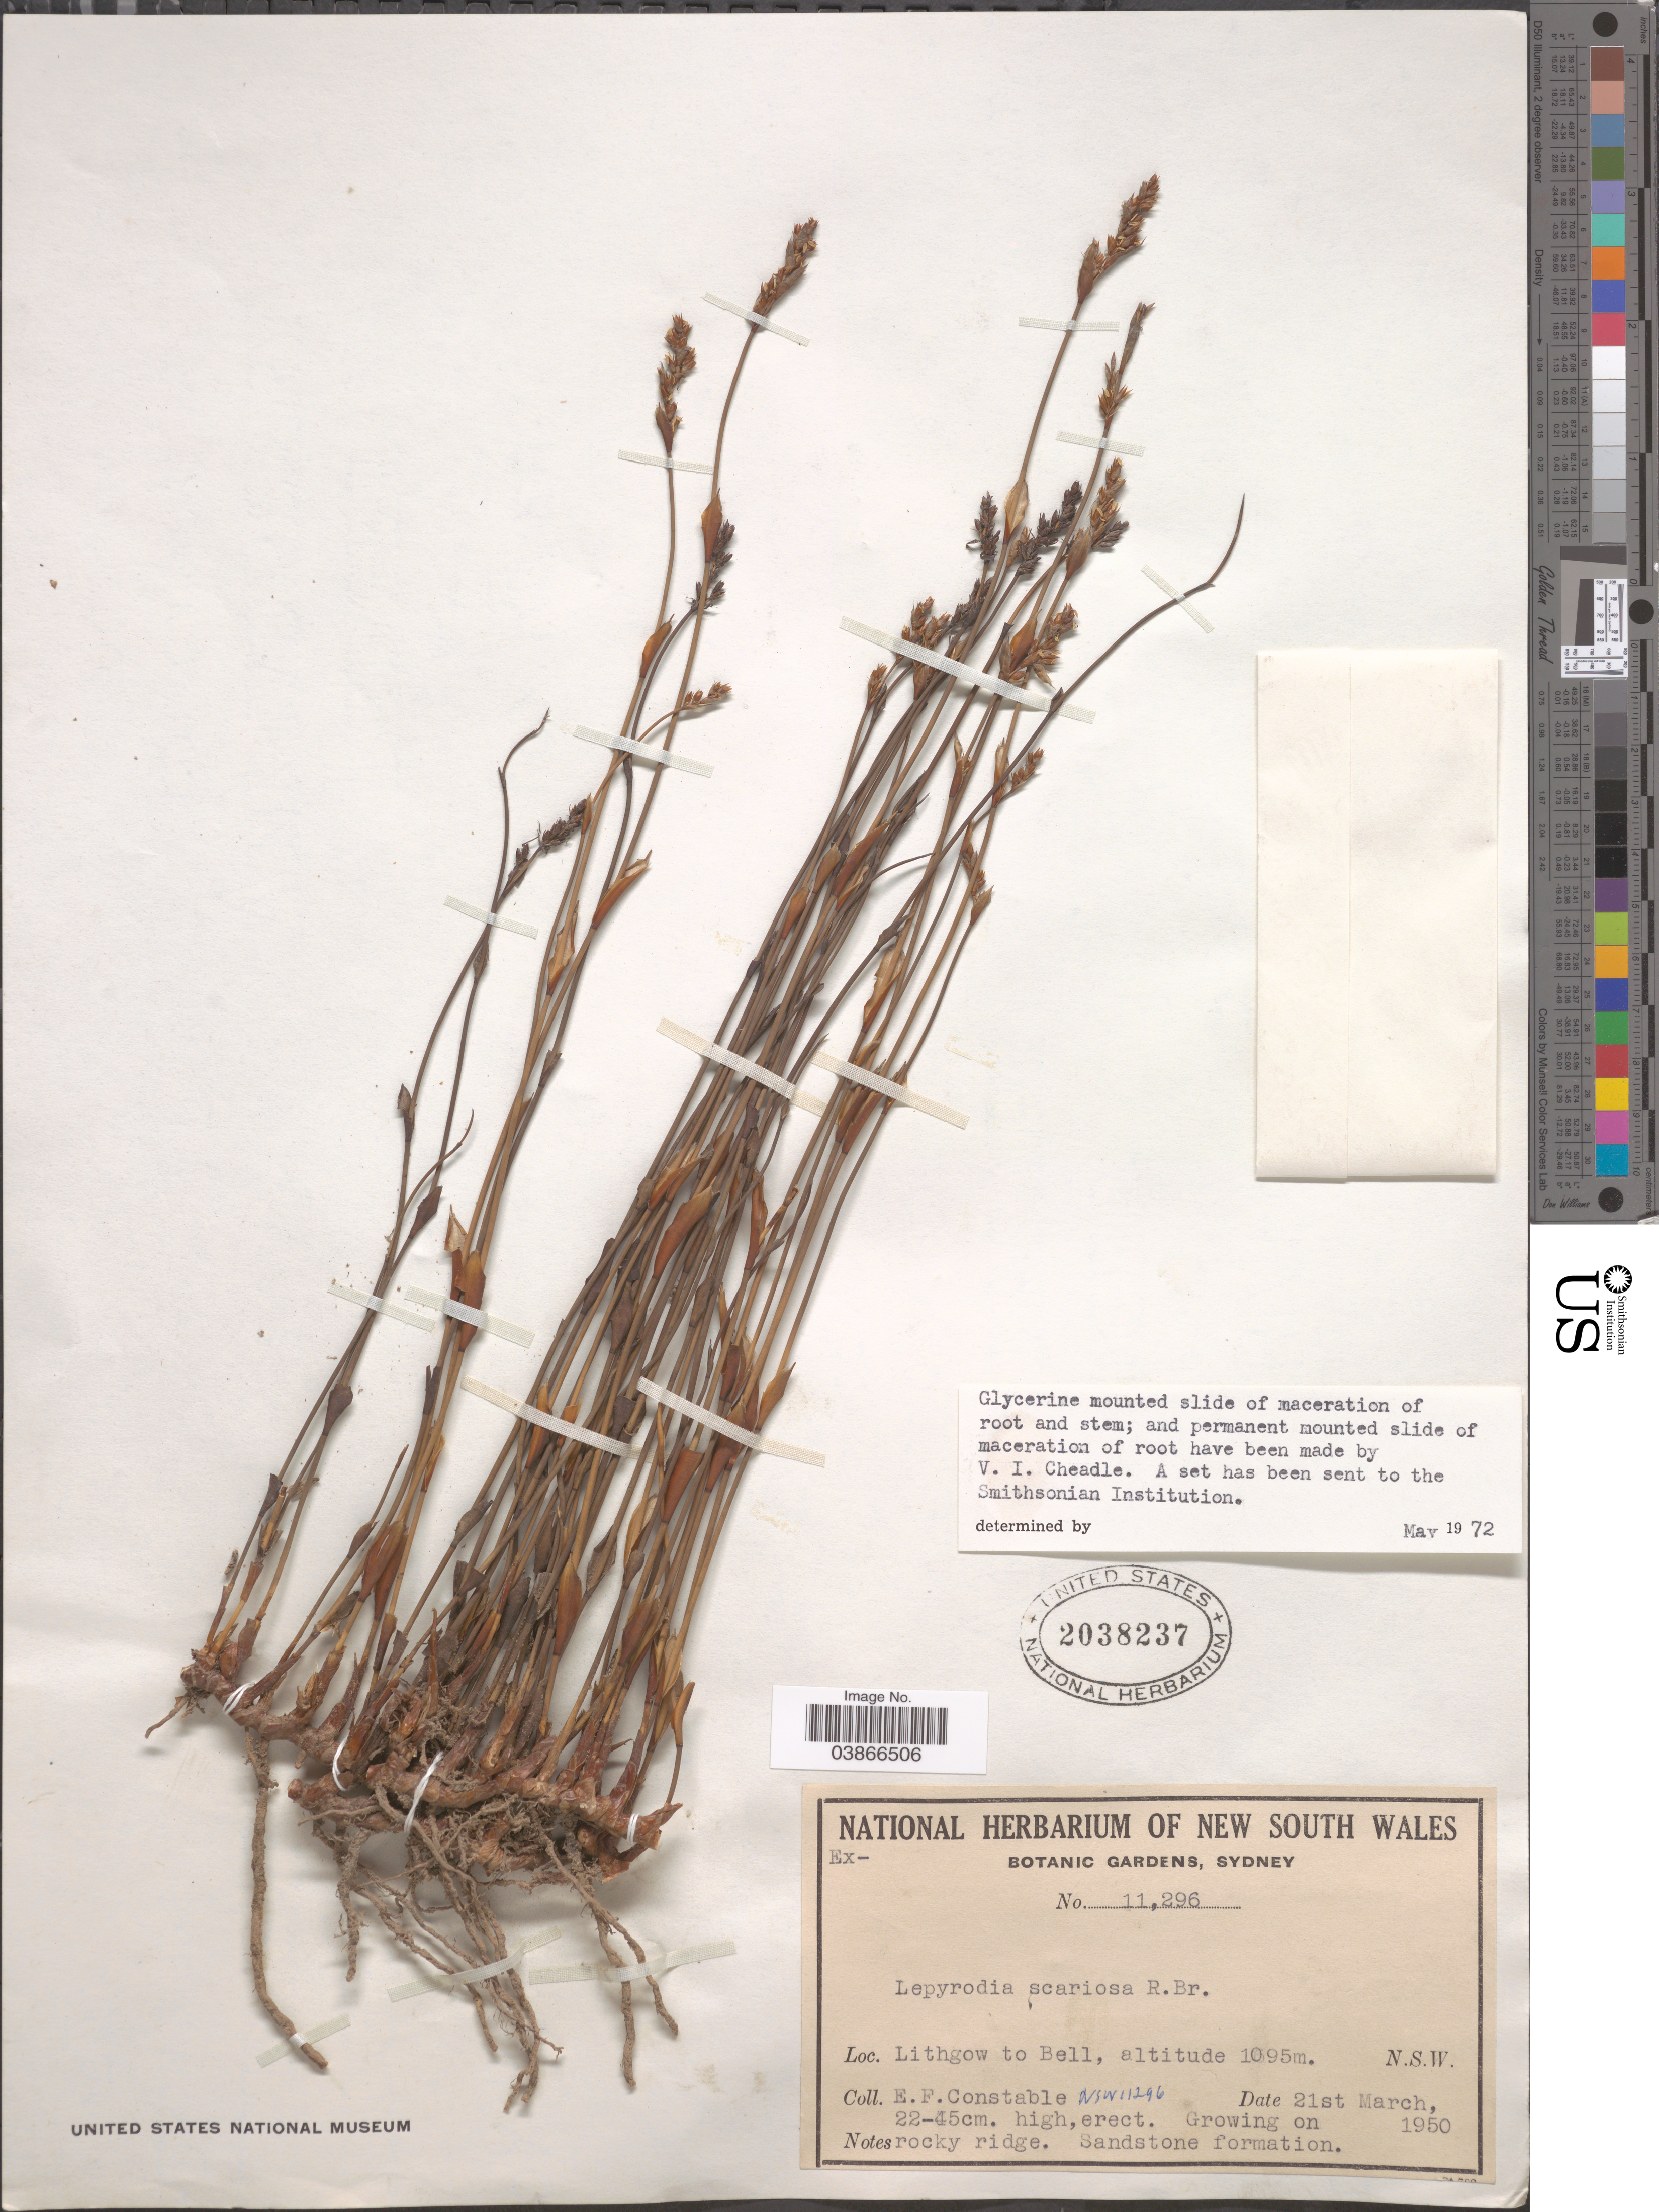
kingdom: Plantae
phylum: Tracheophyta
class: Liliopsida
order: Poales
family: Restionaceae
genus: Lepyrodia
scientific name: Lepyrodia scariosa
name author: R. Br.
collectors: E. F. Constable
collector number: NSW 11296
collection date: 1950-03-21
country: Australia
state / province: New South Wales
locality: Lithgow to Bell.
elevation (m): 1095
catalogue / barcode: US 2038237